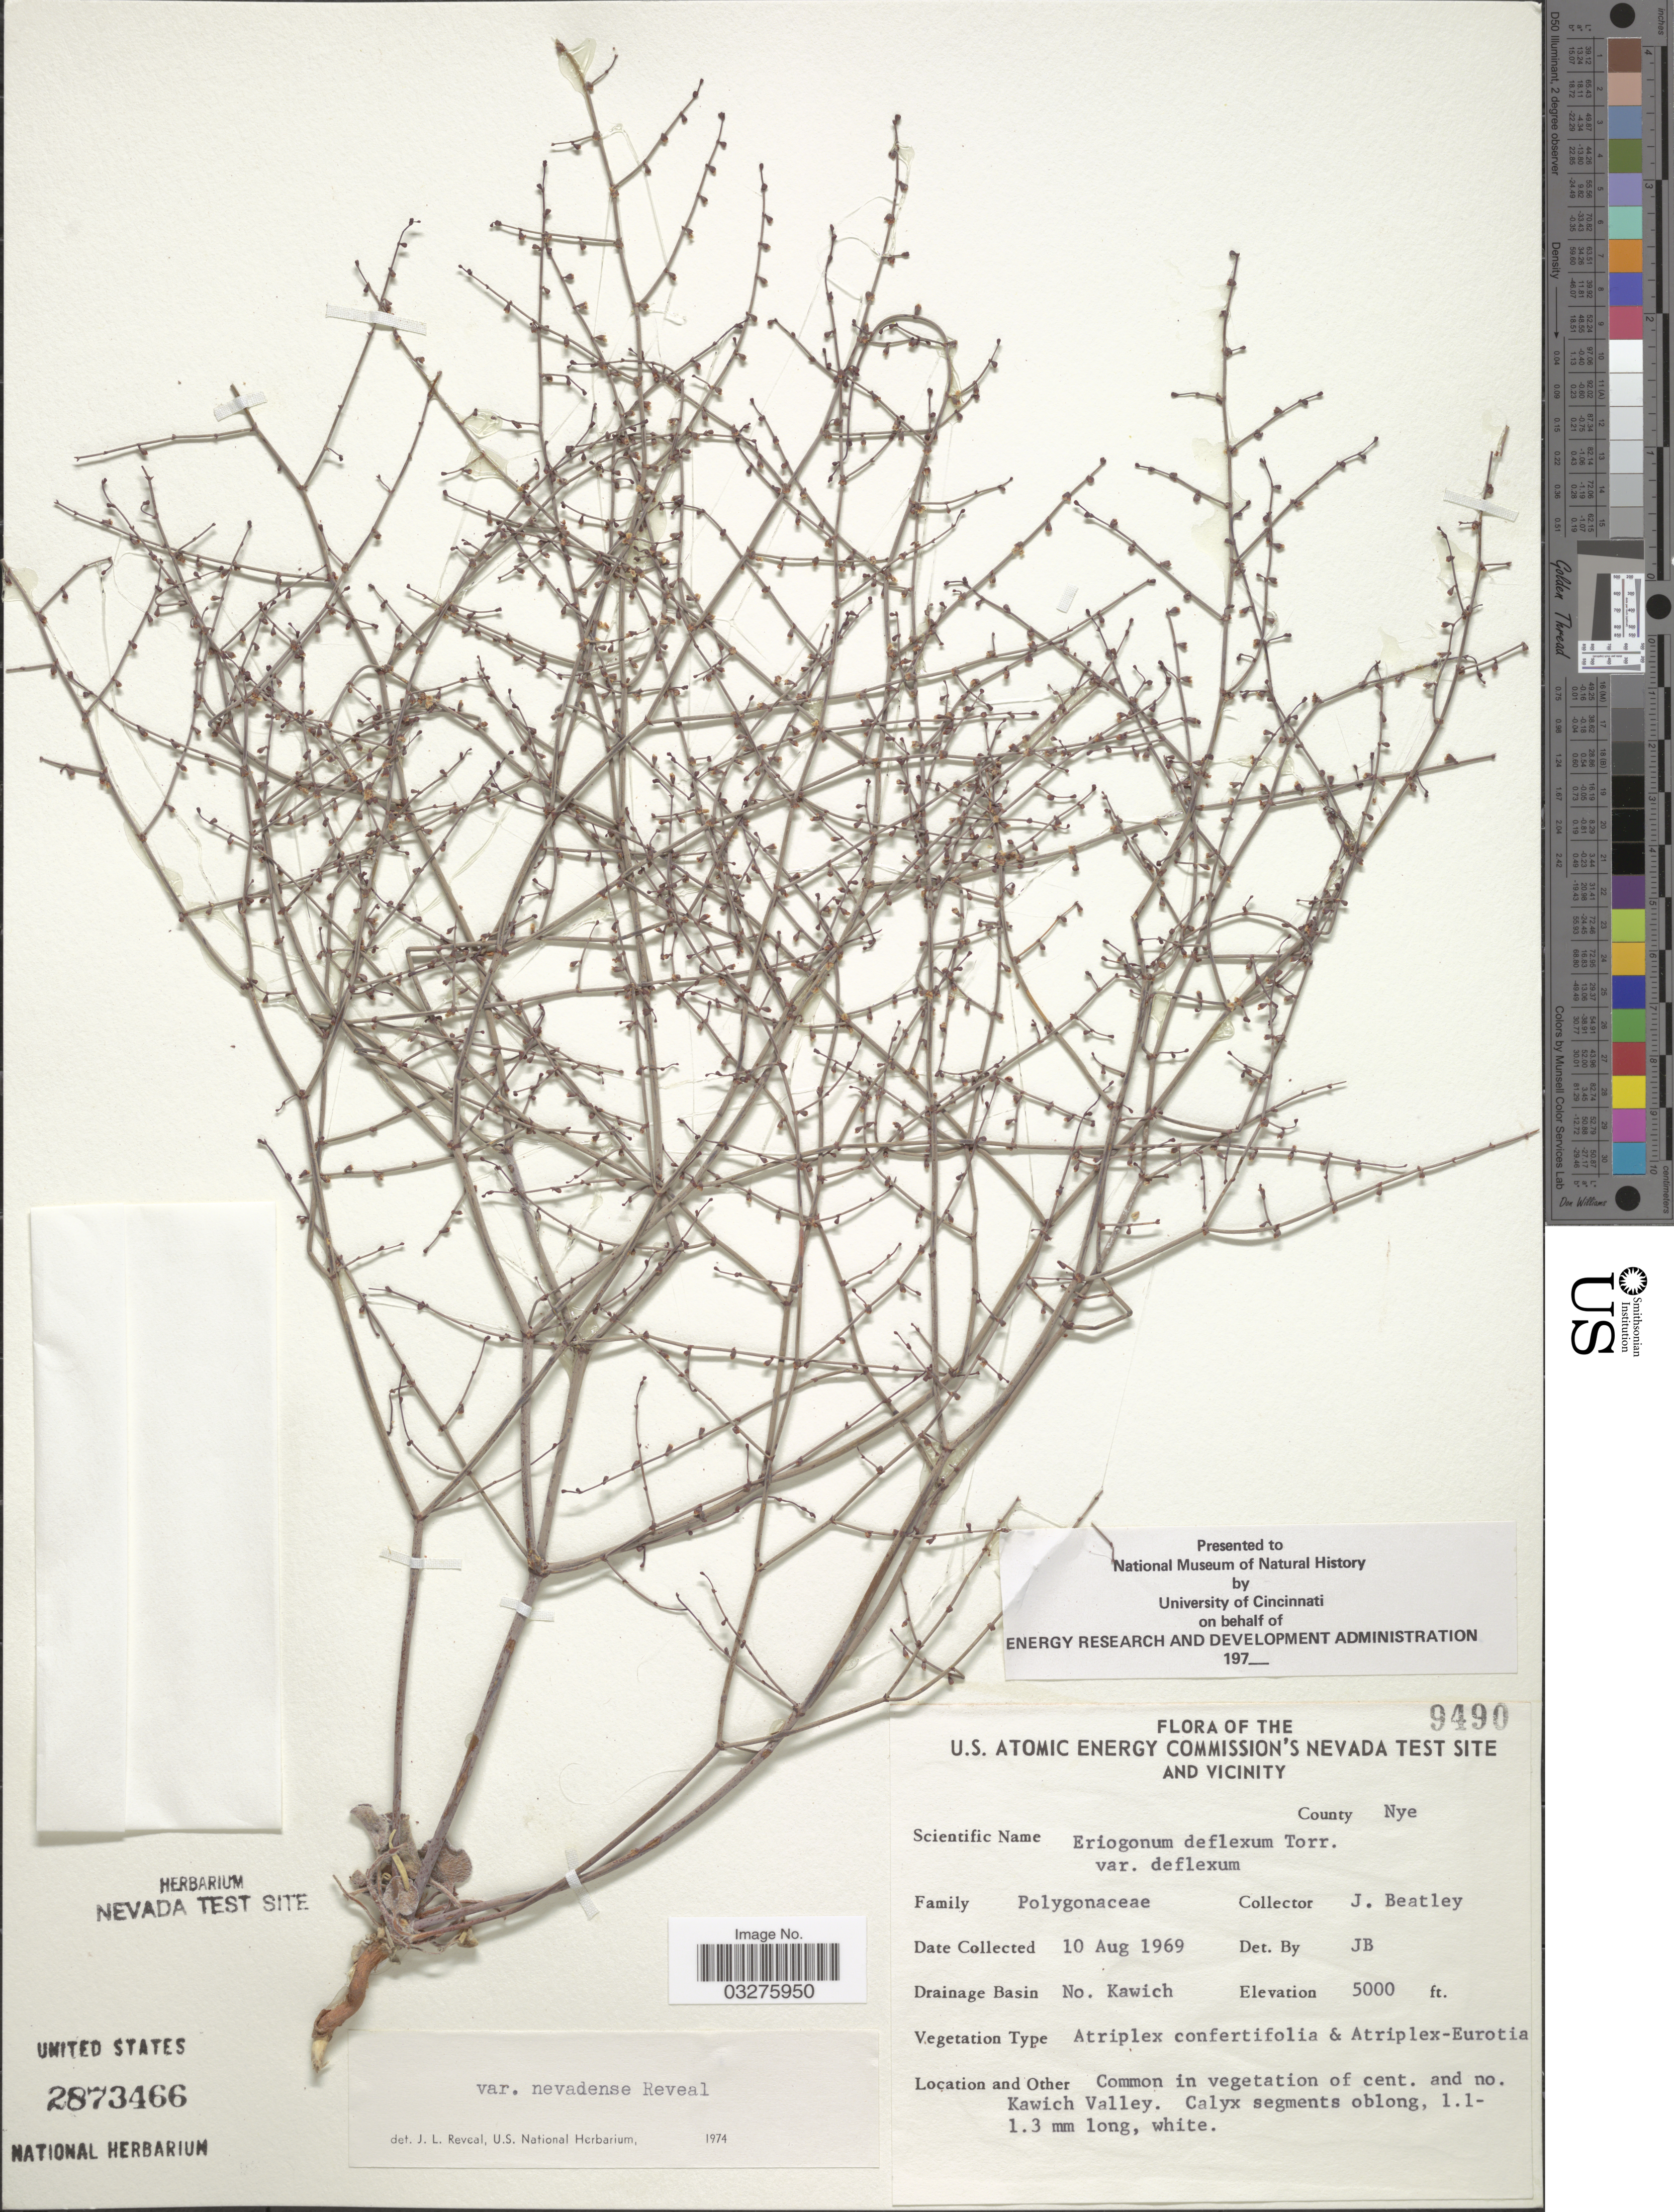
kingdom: Plantae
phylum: Tracheophyta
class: Magnoliopsida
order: Caryophyllales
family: Polygonaceae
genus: Eriogonum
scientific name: Eriogonum deflexum var. nevadense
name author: Reveal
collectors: J. C. Beatley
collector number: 9490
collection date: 1969-08-10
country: United States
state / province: Nevada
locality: The U.S. Atomic Energy Commission's Nevada Test Site and vicinity. County Nye. Drainage Basin No. Kawich. Cent. and no. Kawich Valley.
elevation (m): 1524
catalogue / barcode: US 2873466